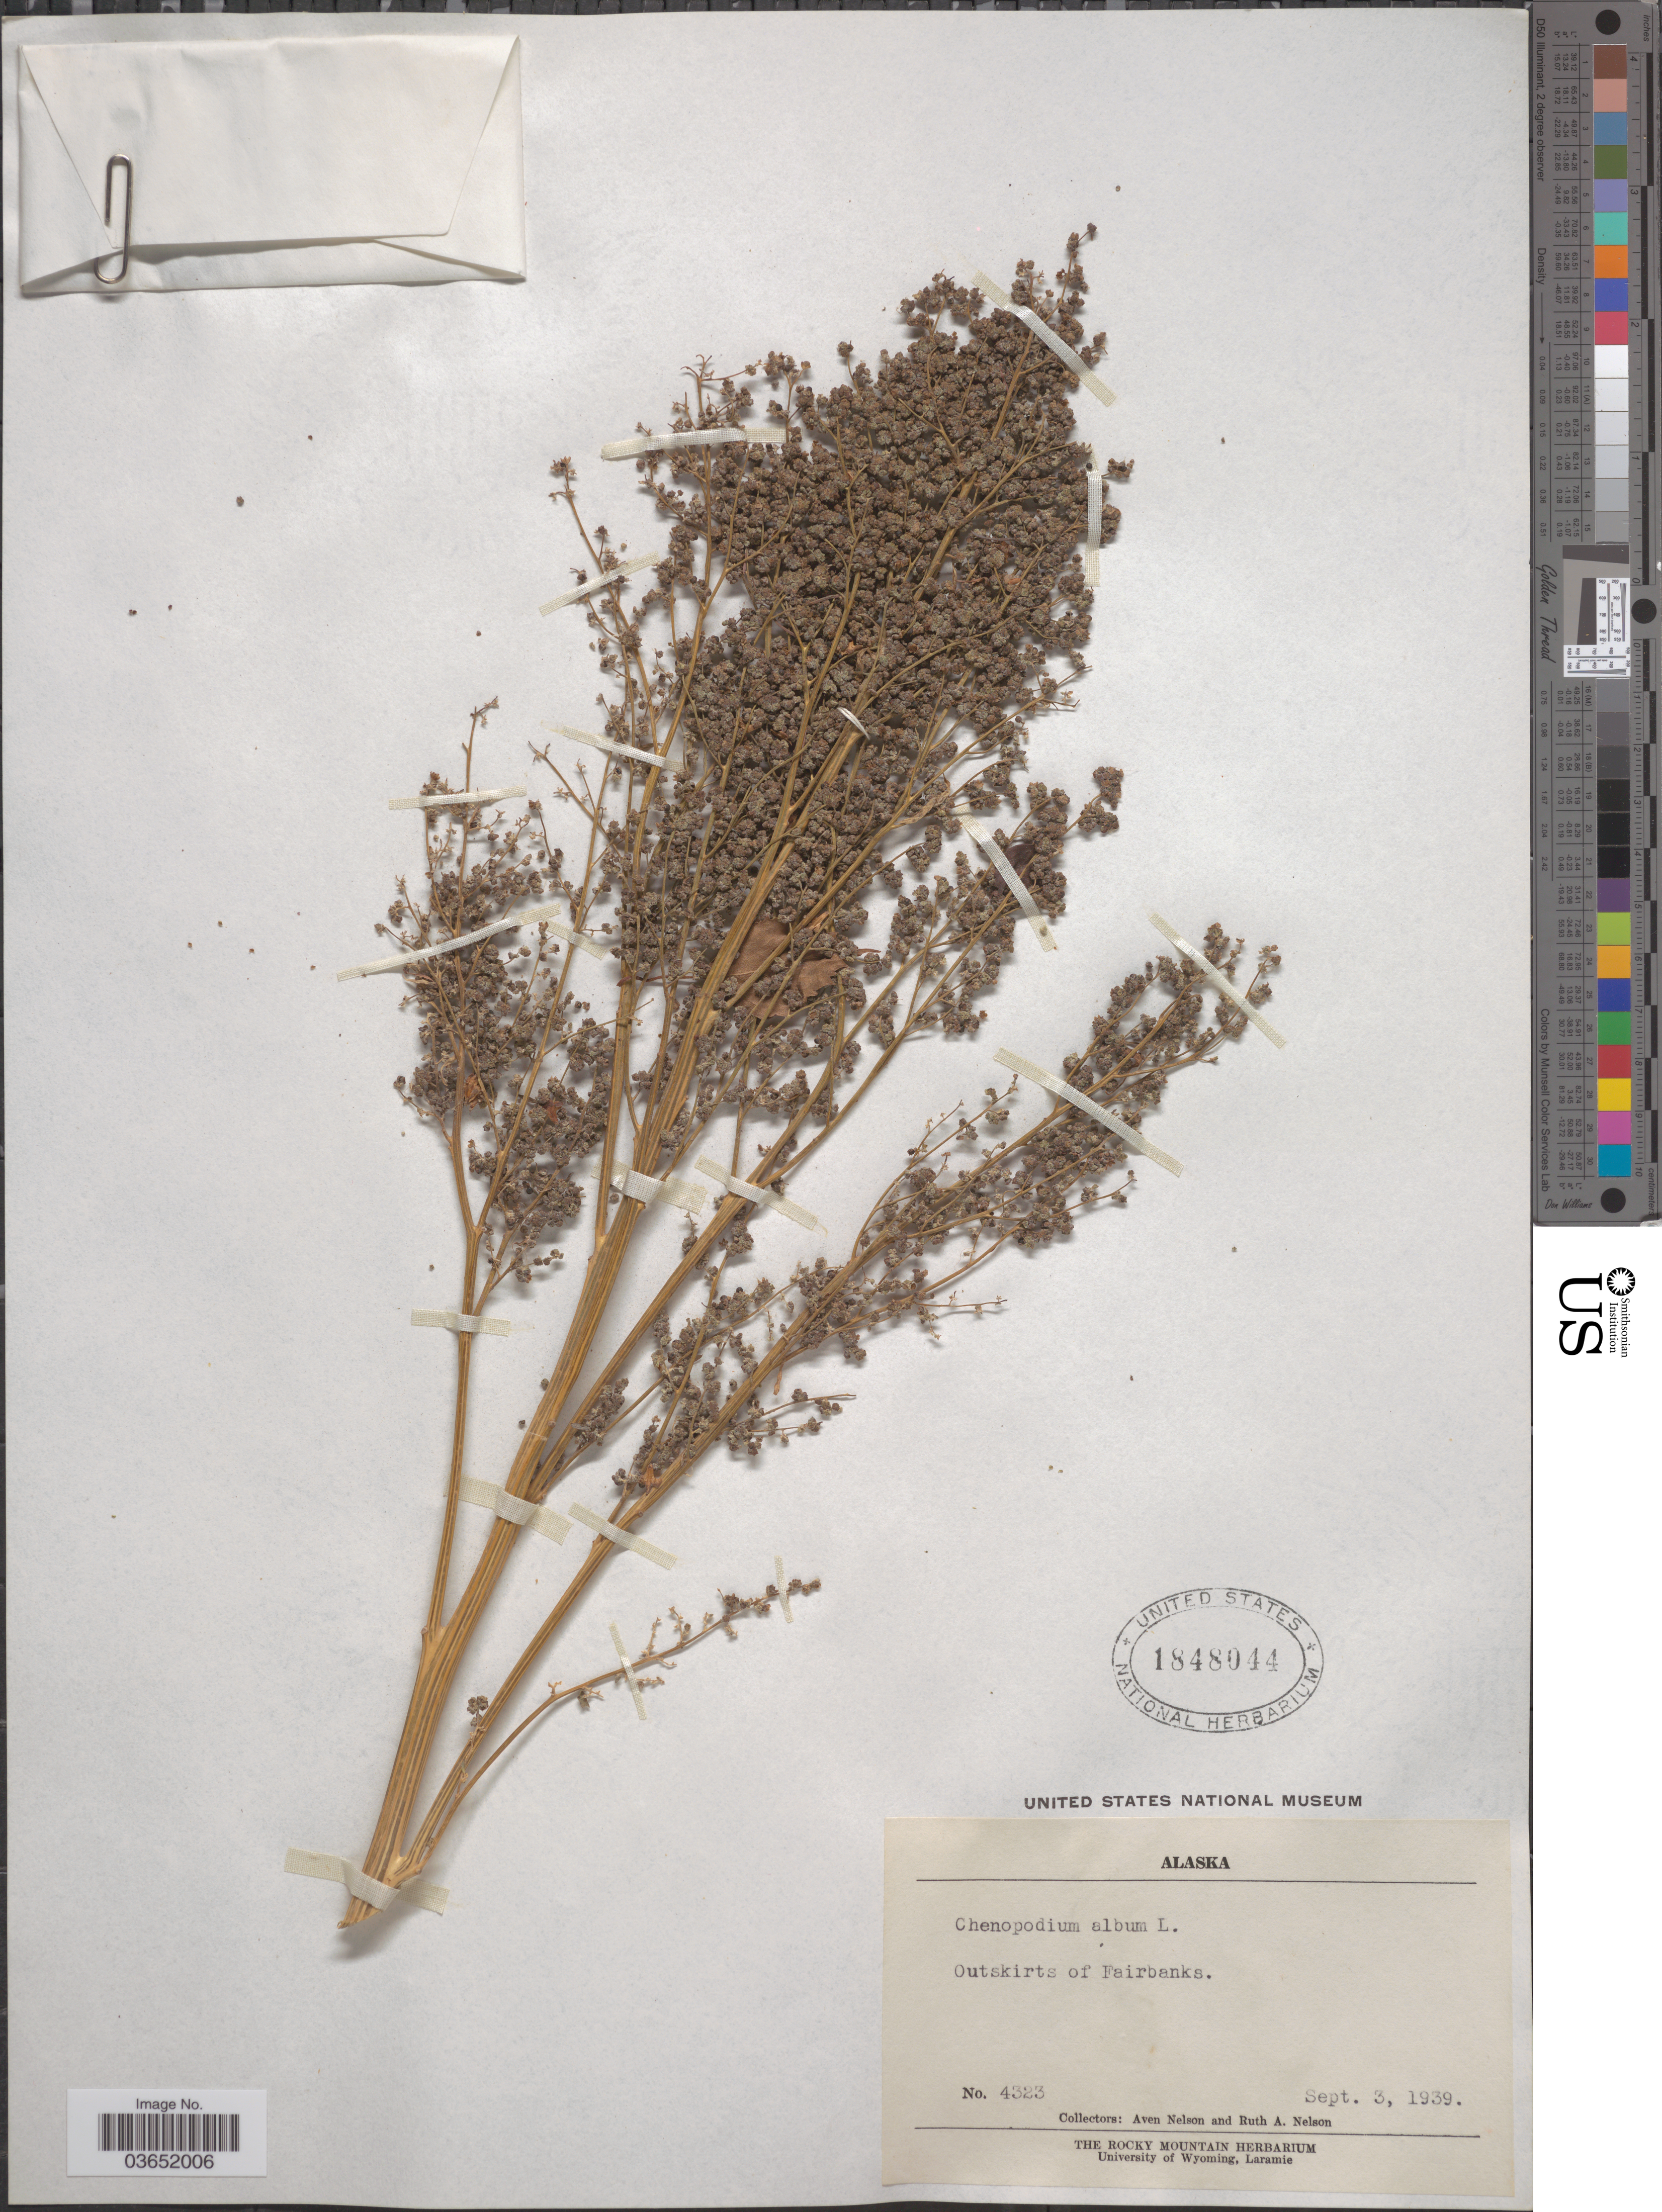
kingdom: Plantae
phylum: Tracheophyta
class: Magnoliopsida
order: Caryophyllales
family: Amaranthaceae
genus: Chenopodium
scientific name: Chenopodium album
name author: L.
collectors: A. Nelson & R. A. Nelson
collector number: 4323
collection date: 1939-09-03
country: United States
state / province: Alaska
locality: Outskirts of Fairbanks.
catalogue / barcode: US 1848044